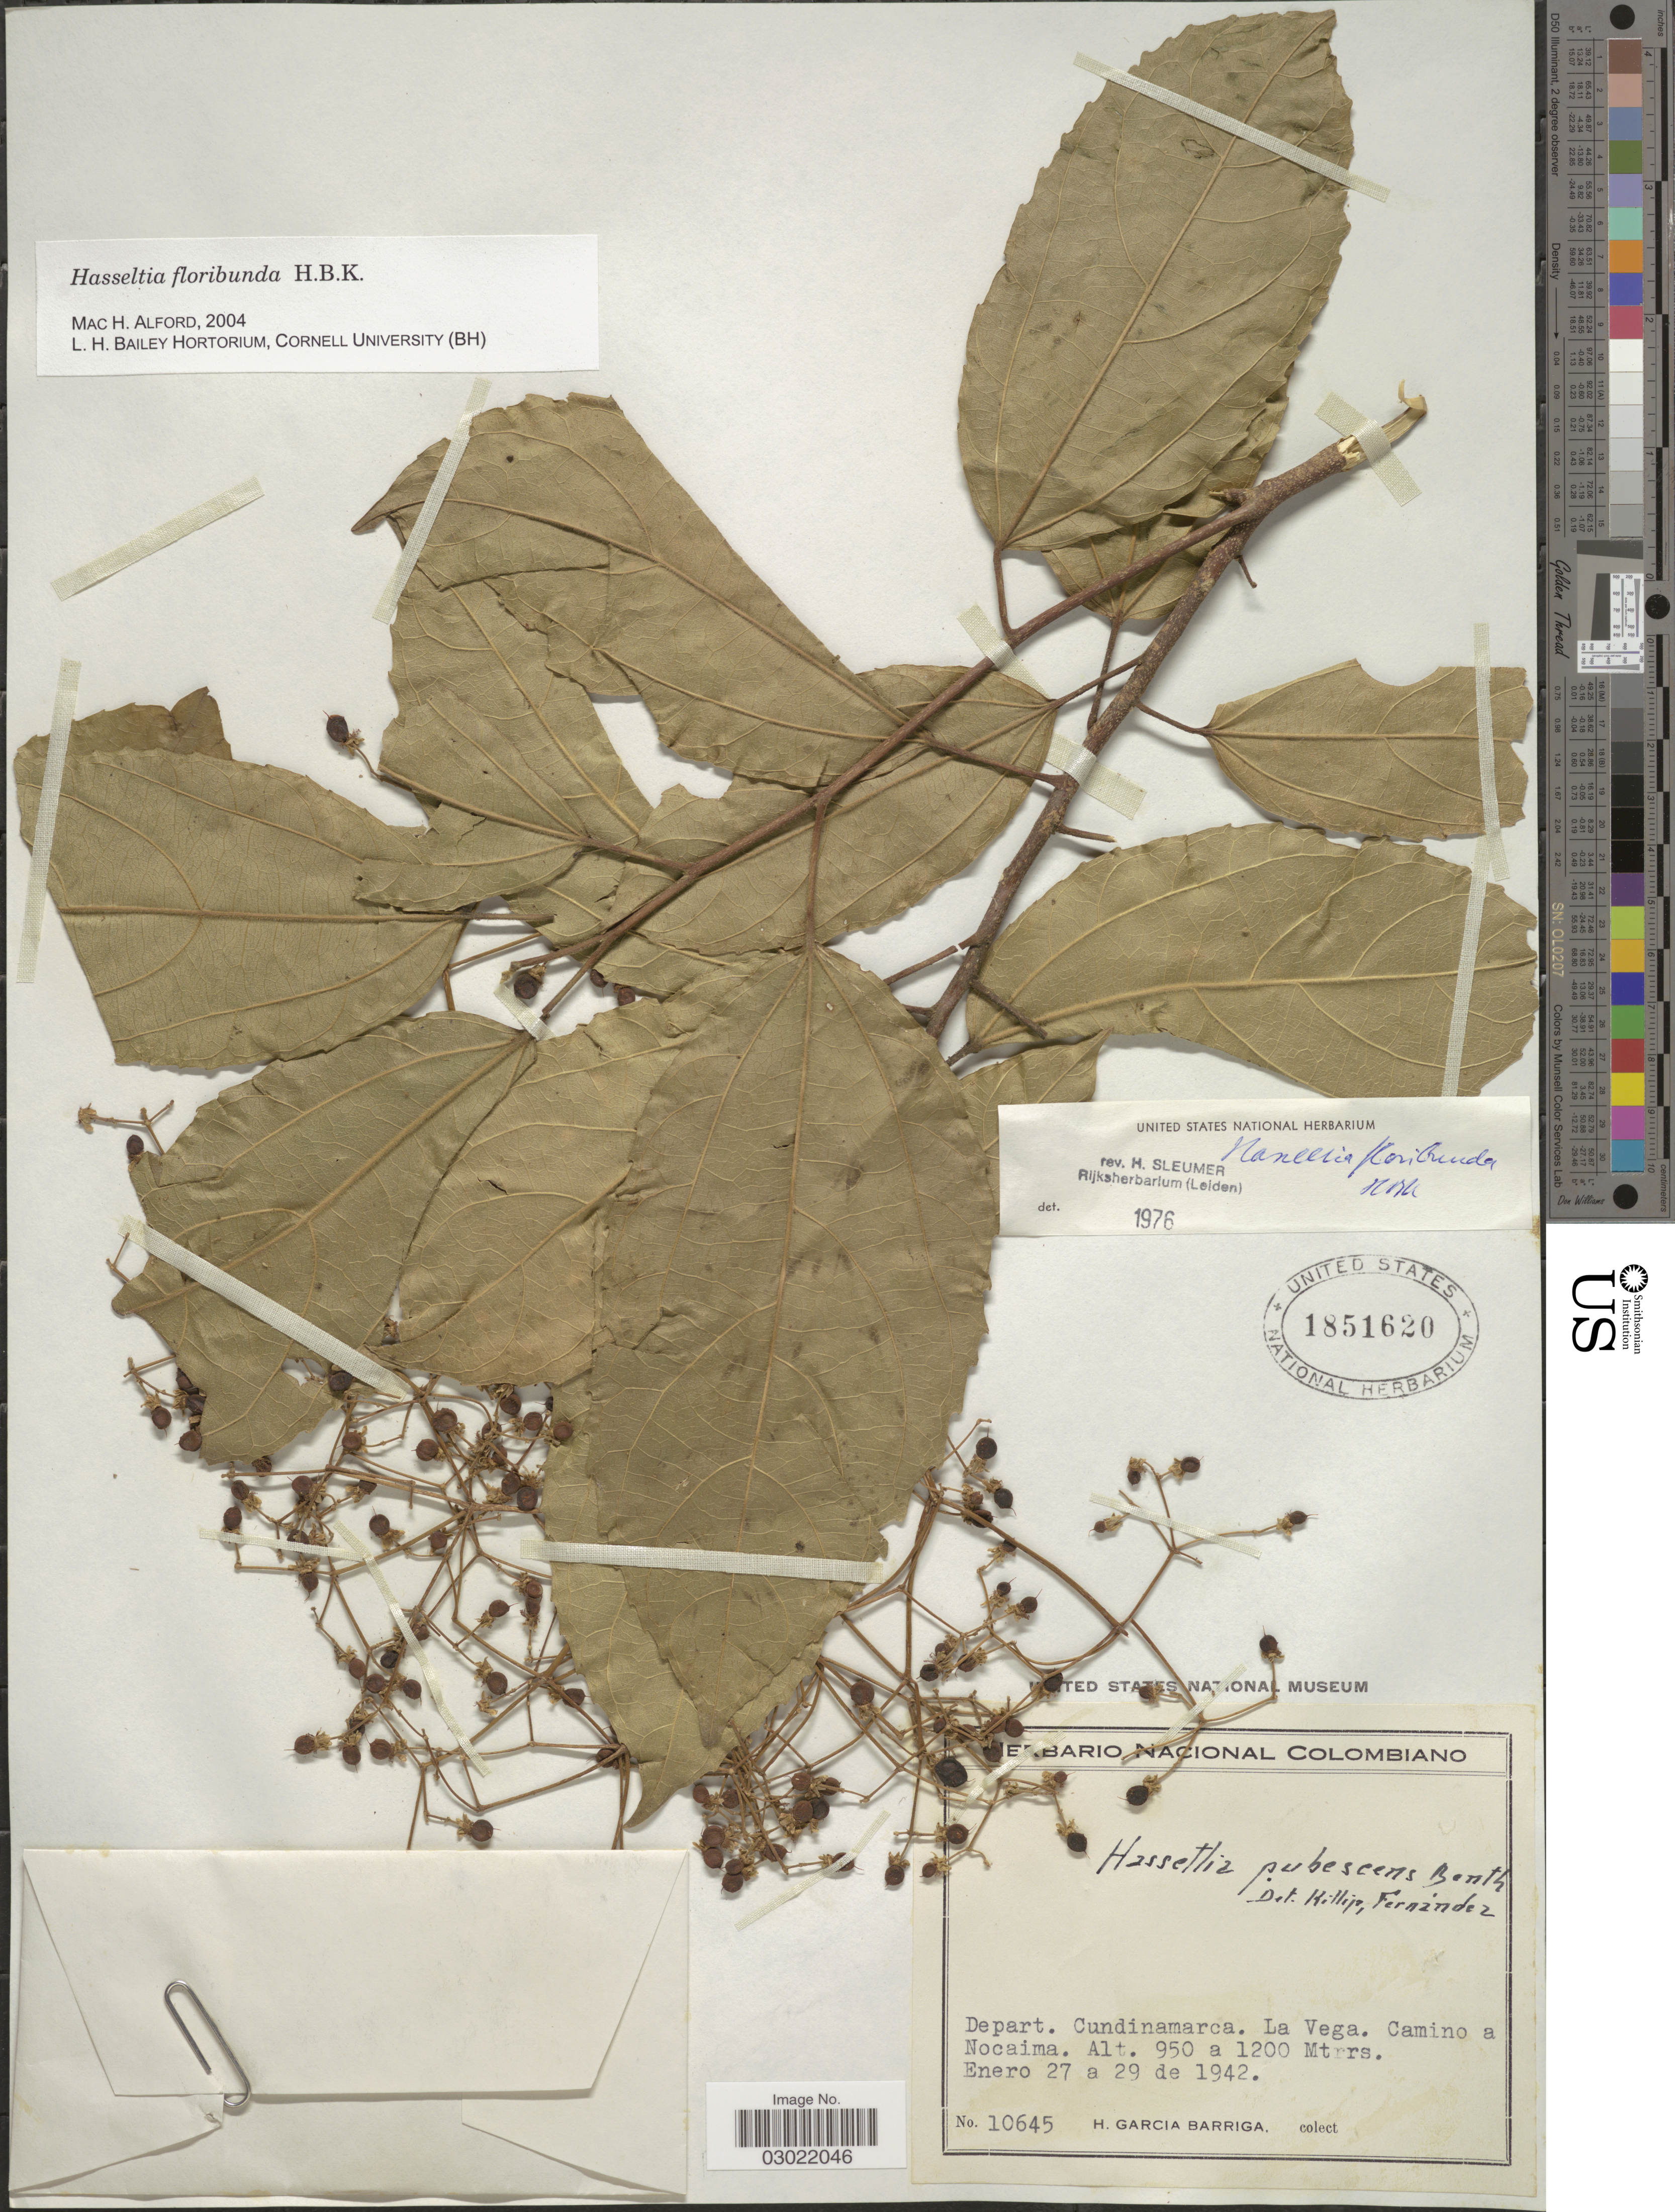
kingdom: Plantae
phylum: Tracheophyta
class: Magnoliopsida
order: Malpighiales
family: Salicaceae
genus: Hasseltia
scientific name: Hasseltia floribunda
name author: Kunth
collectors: H. García Barriga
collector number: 10645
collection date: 1942-01-27/1942-01-29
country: Colombia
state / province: Cundinamarca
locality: Depart. Cundinamarca. La Vega. Camino a Nocaima.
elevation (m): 950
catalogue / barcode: US 1851620